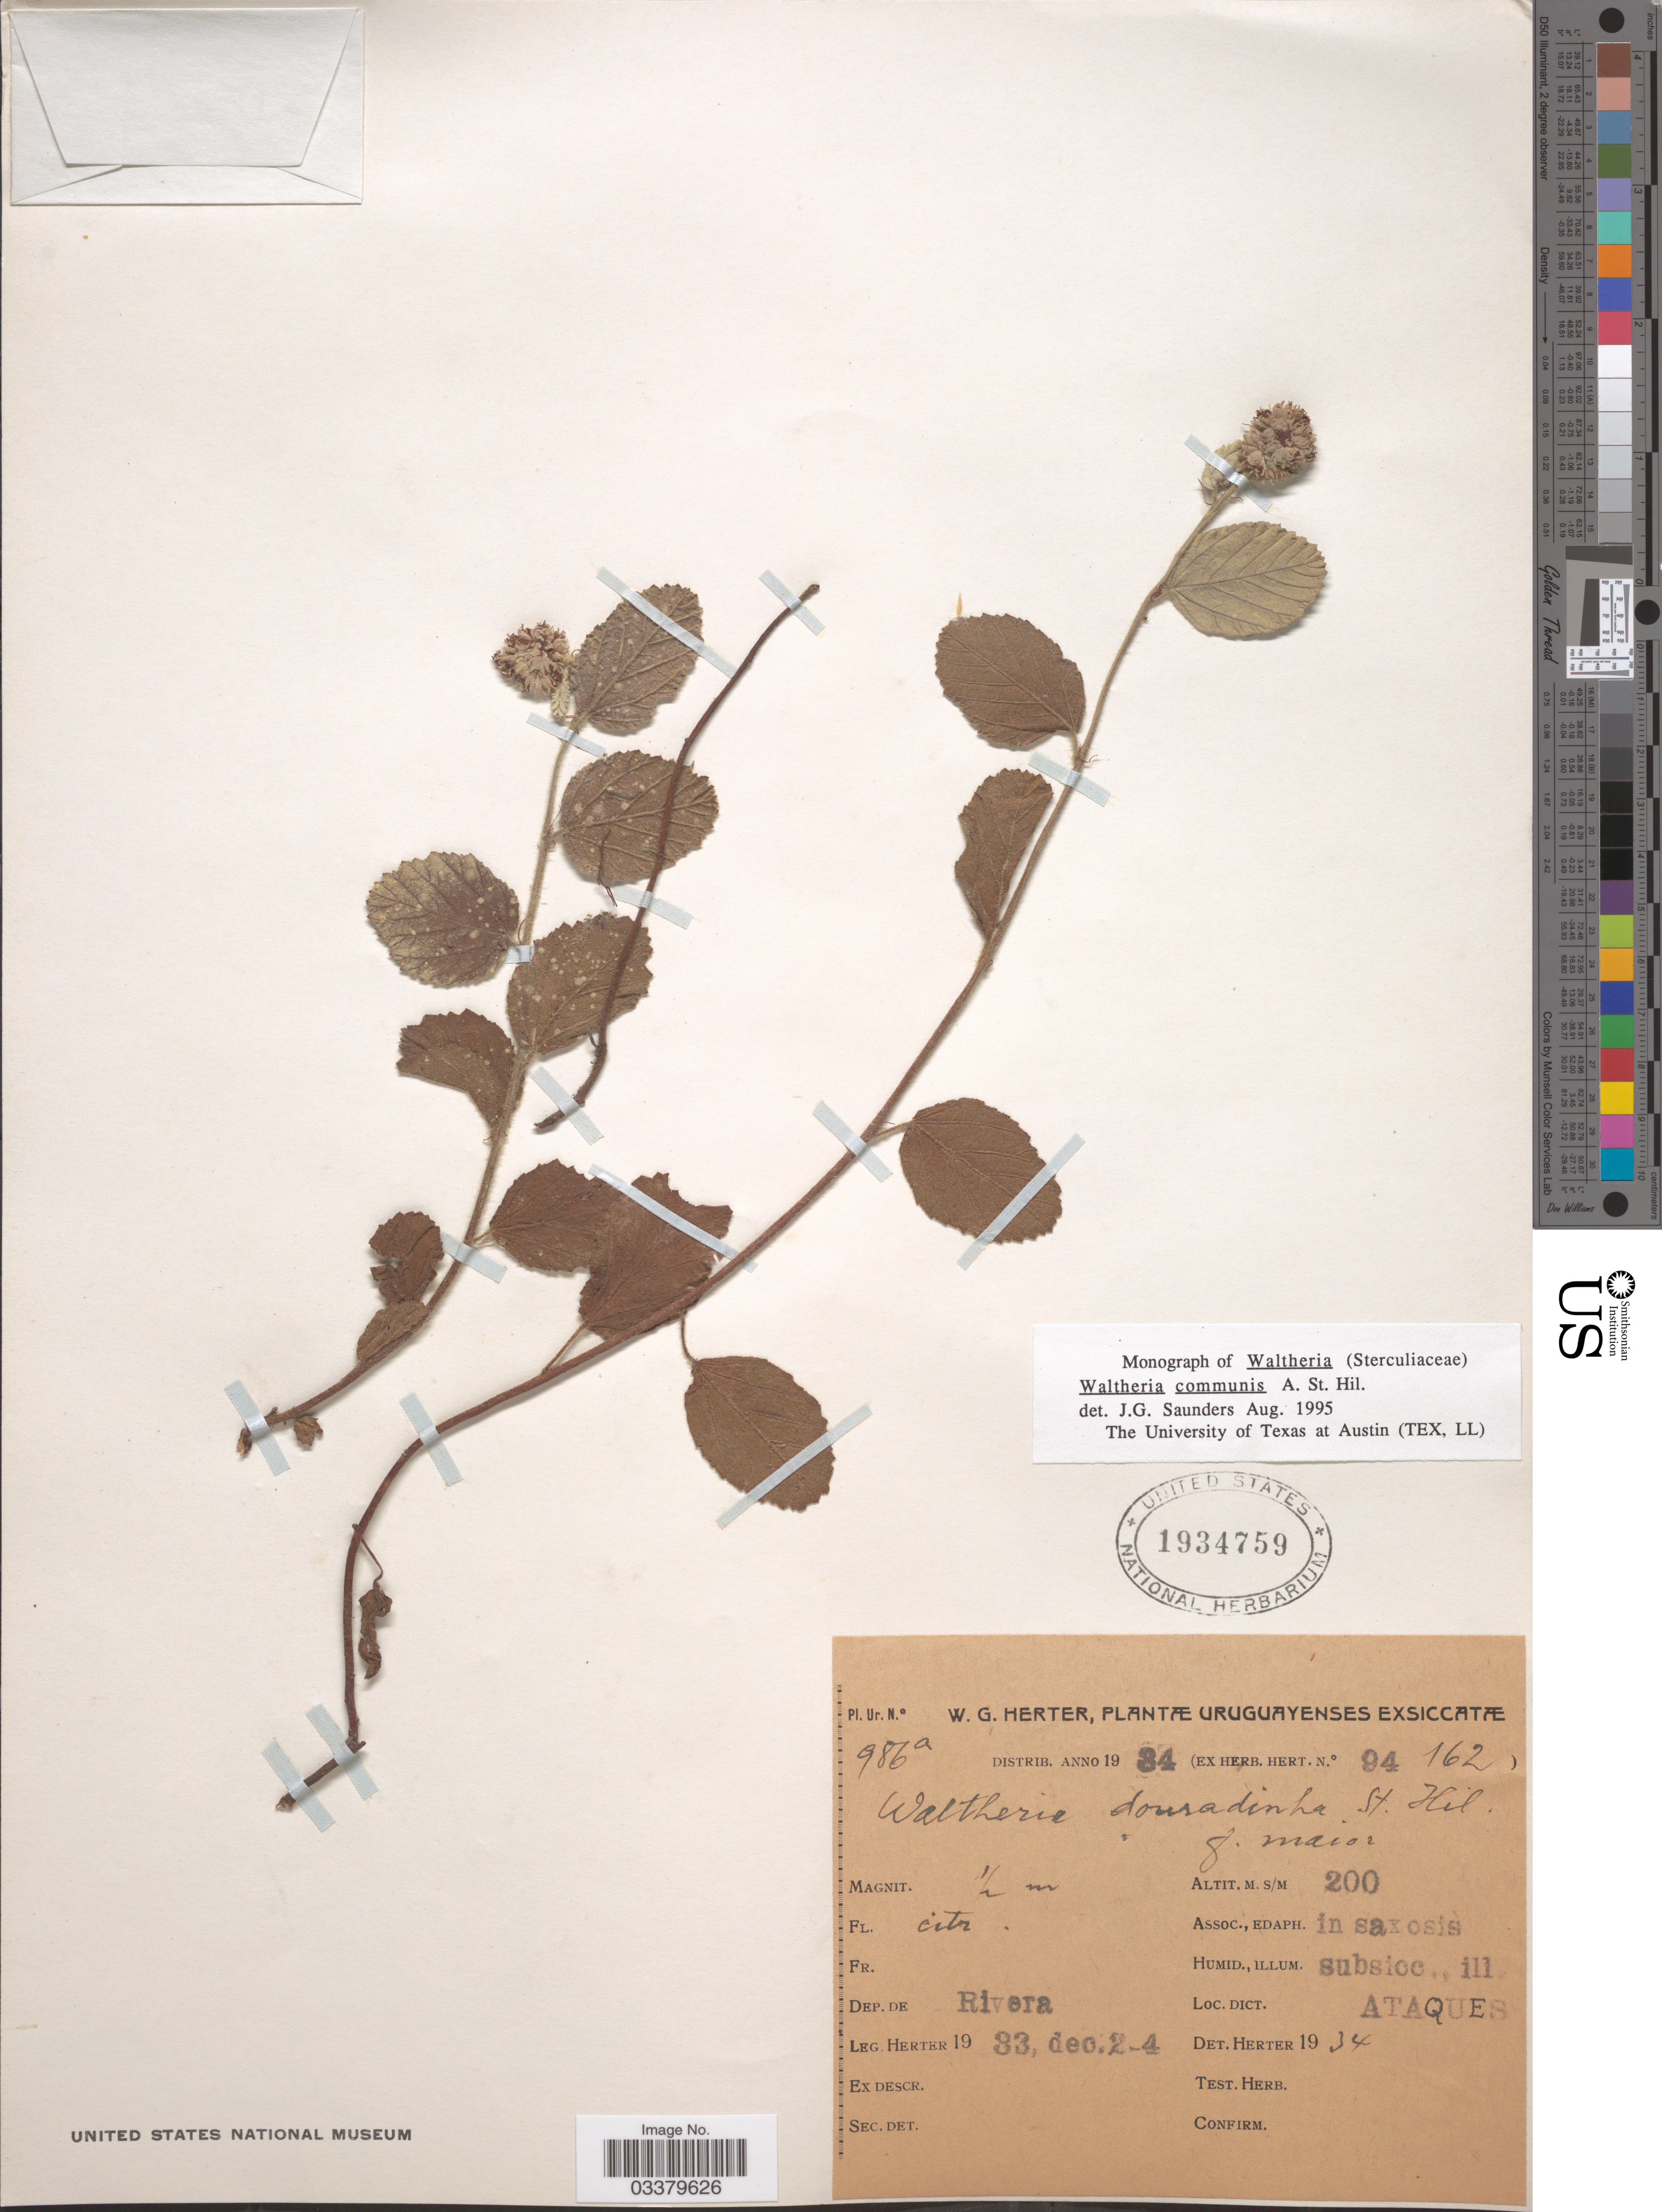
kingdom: Plantae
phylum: Tracheophyta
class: Magnoliopsida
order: Malvales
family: Malvaceae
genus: Waltheria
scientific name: Waltheria communis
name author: A. St.-Hil.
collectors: W. G. Herter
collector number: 986a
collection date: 1933-12-02/1933-12-04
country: Uruguay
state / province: Rivera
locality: Dep. de Rivera. Ataques.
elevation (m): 200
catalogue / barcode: US 1934759